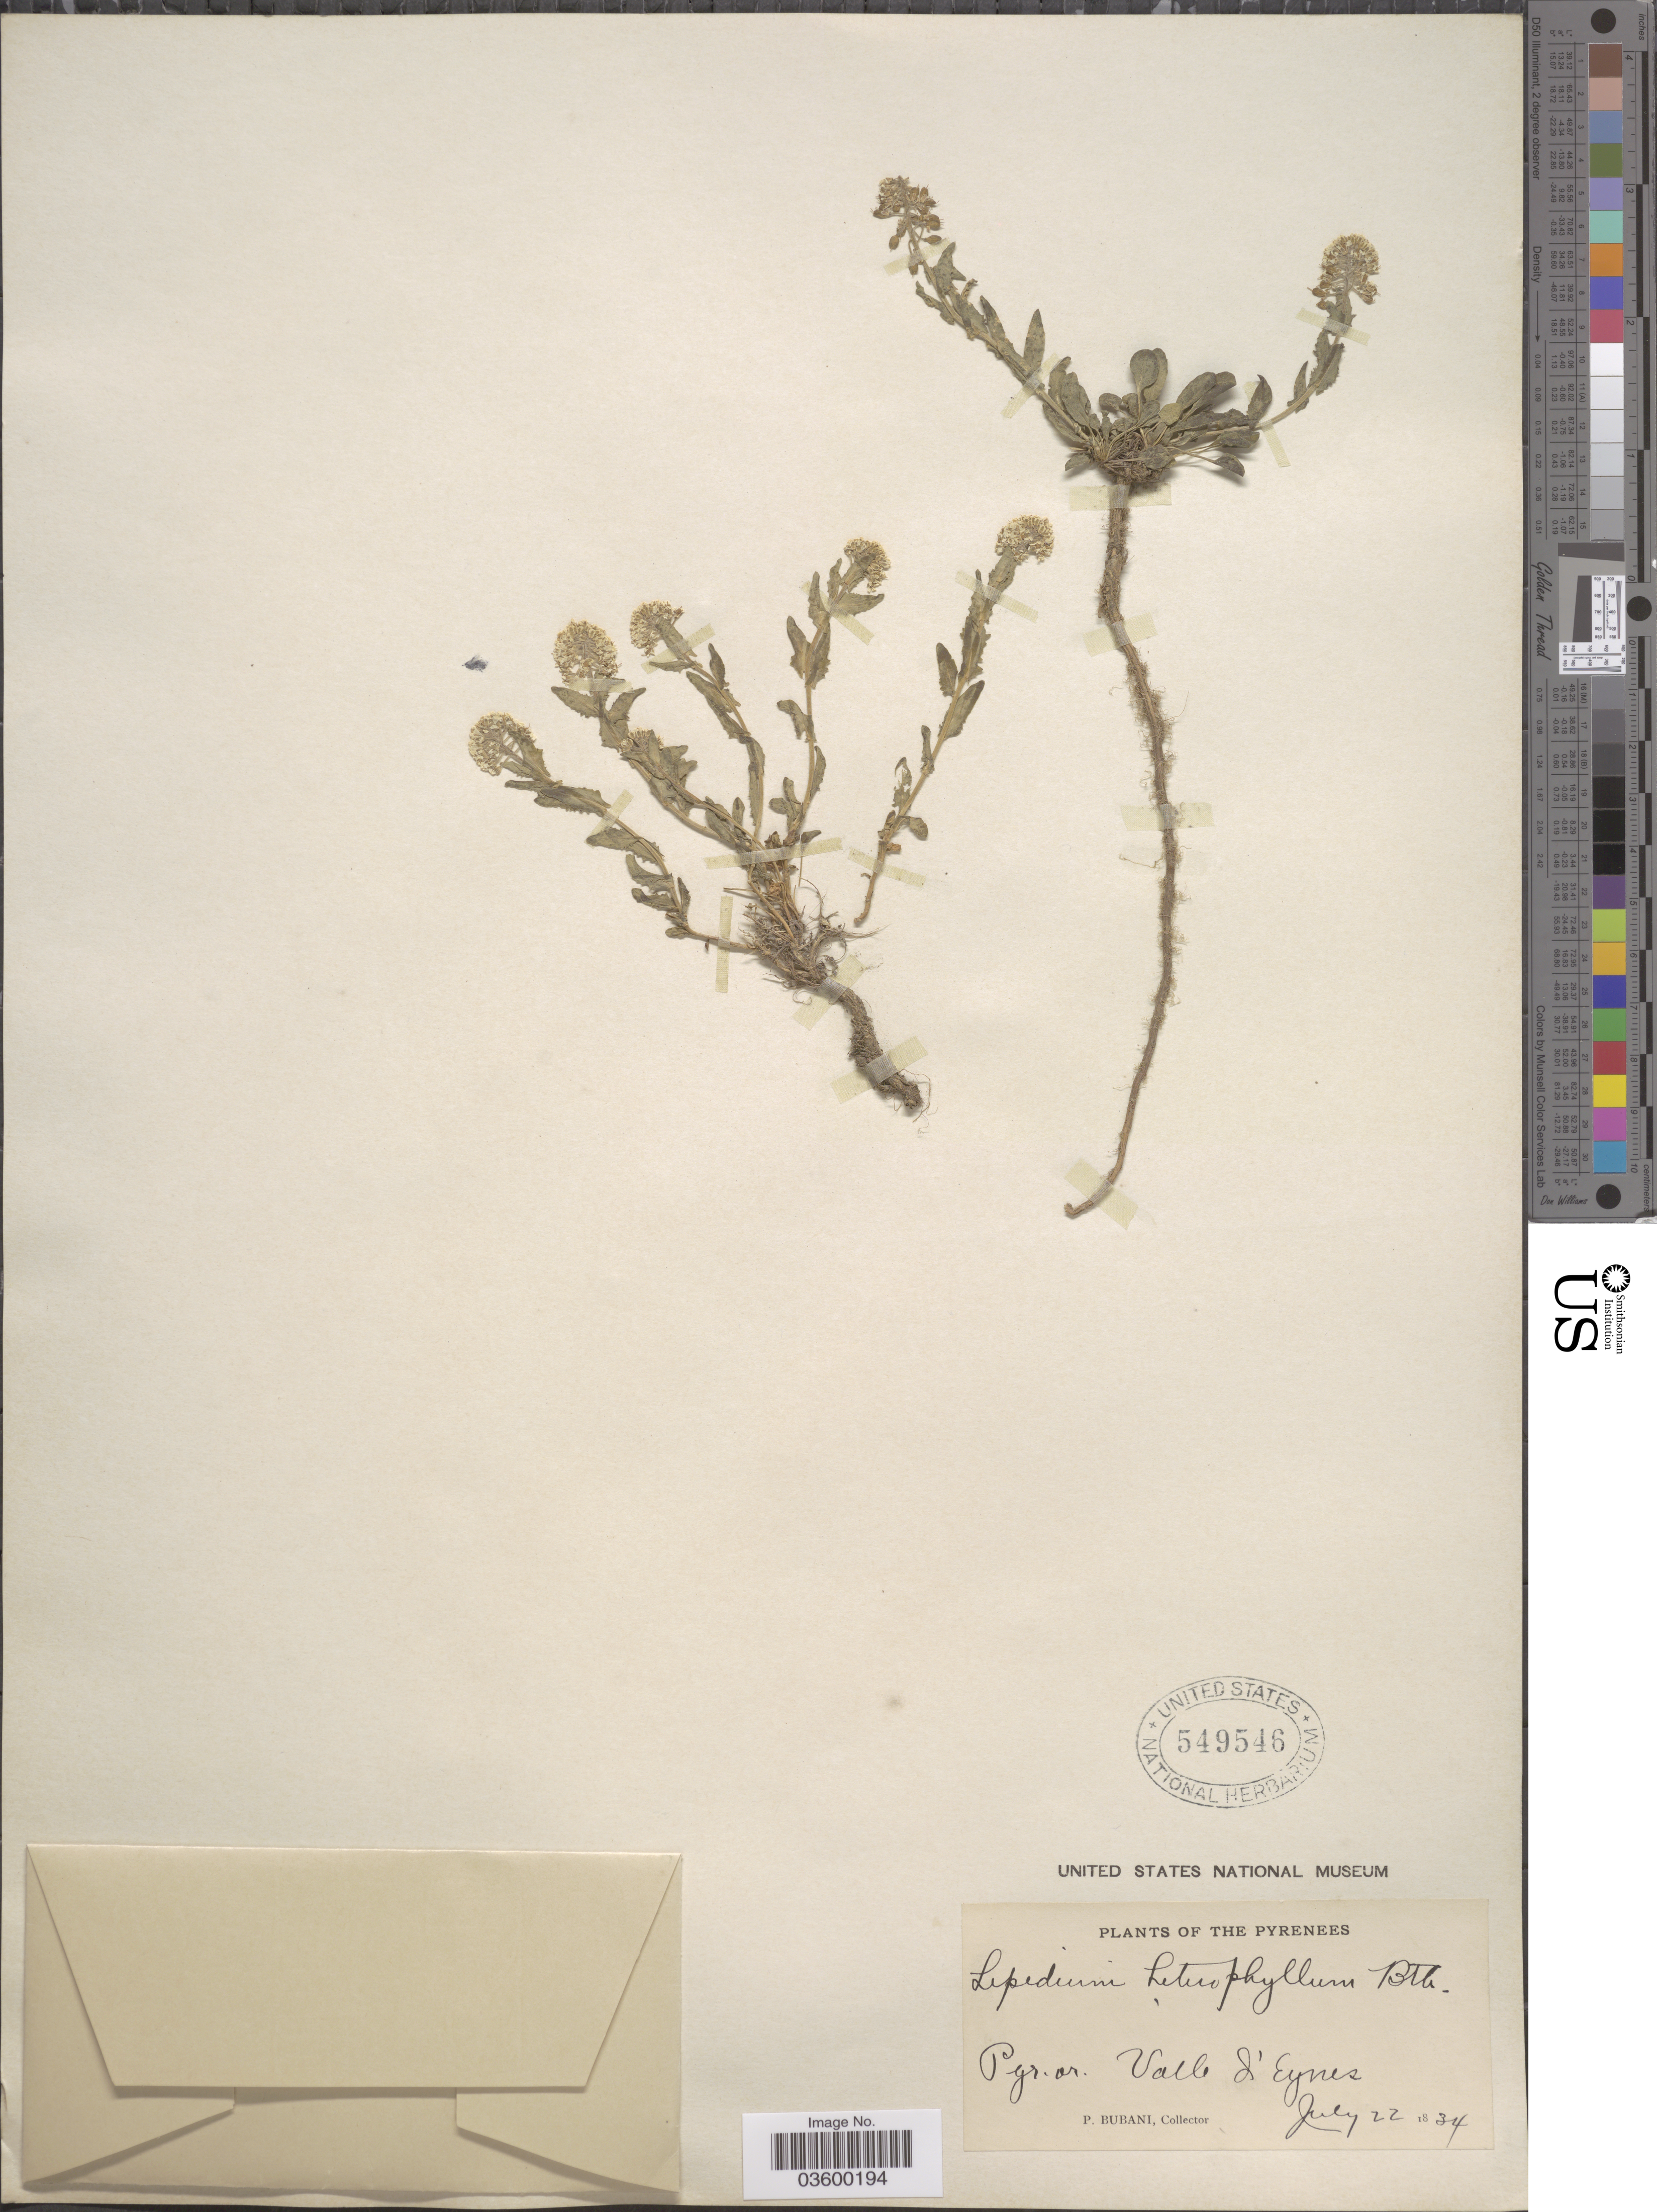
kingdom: Plantae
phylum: Tracheophyta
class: Magnoliopsida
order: Brassicales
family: Brassicaceae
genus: Lepidium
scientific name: Lepidium heterophyllum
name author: Benth.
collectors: P. Bubani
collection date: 1834-07-22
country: France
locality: The Pyrenees. Pyr. or. Valle d'Eynes.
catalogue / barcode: US 549546